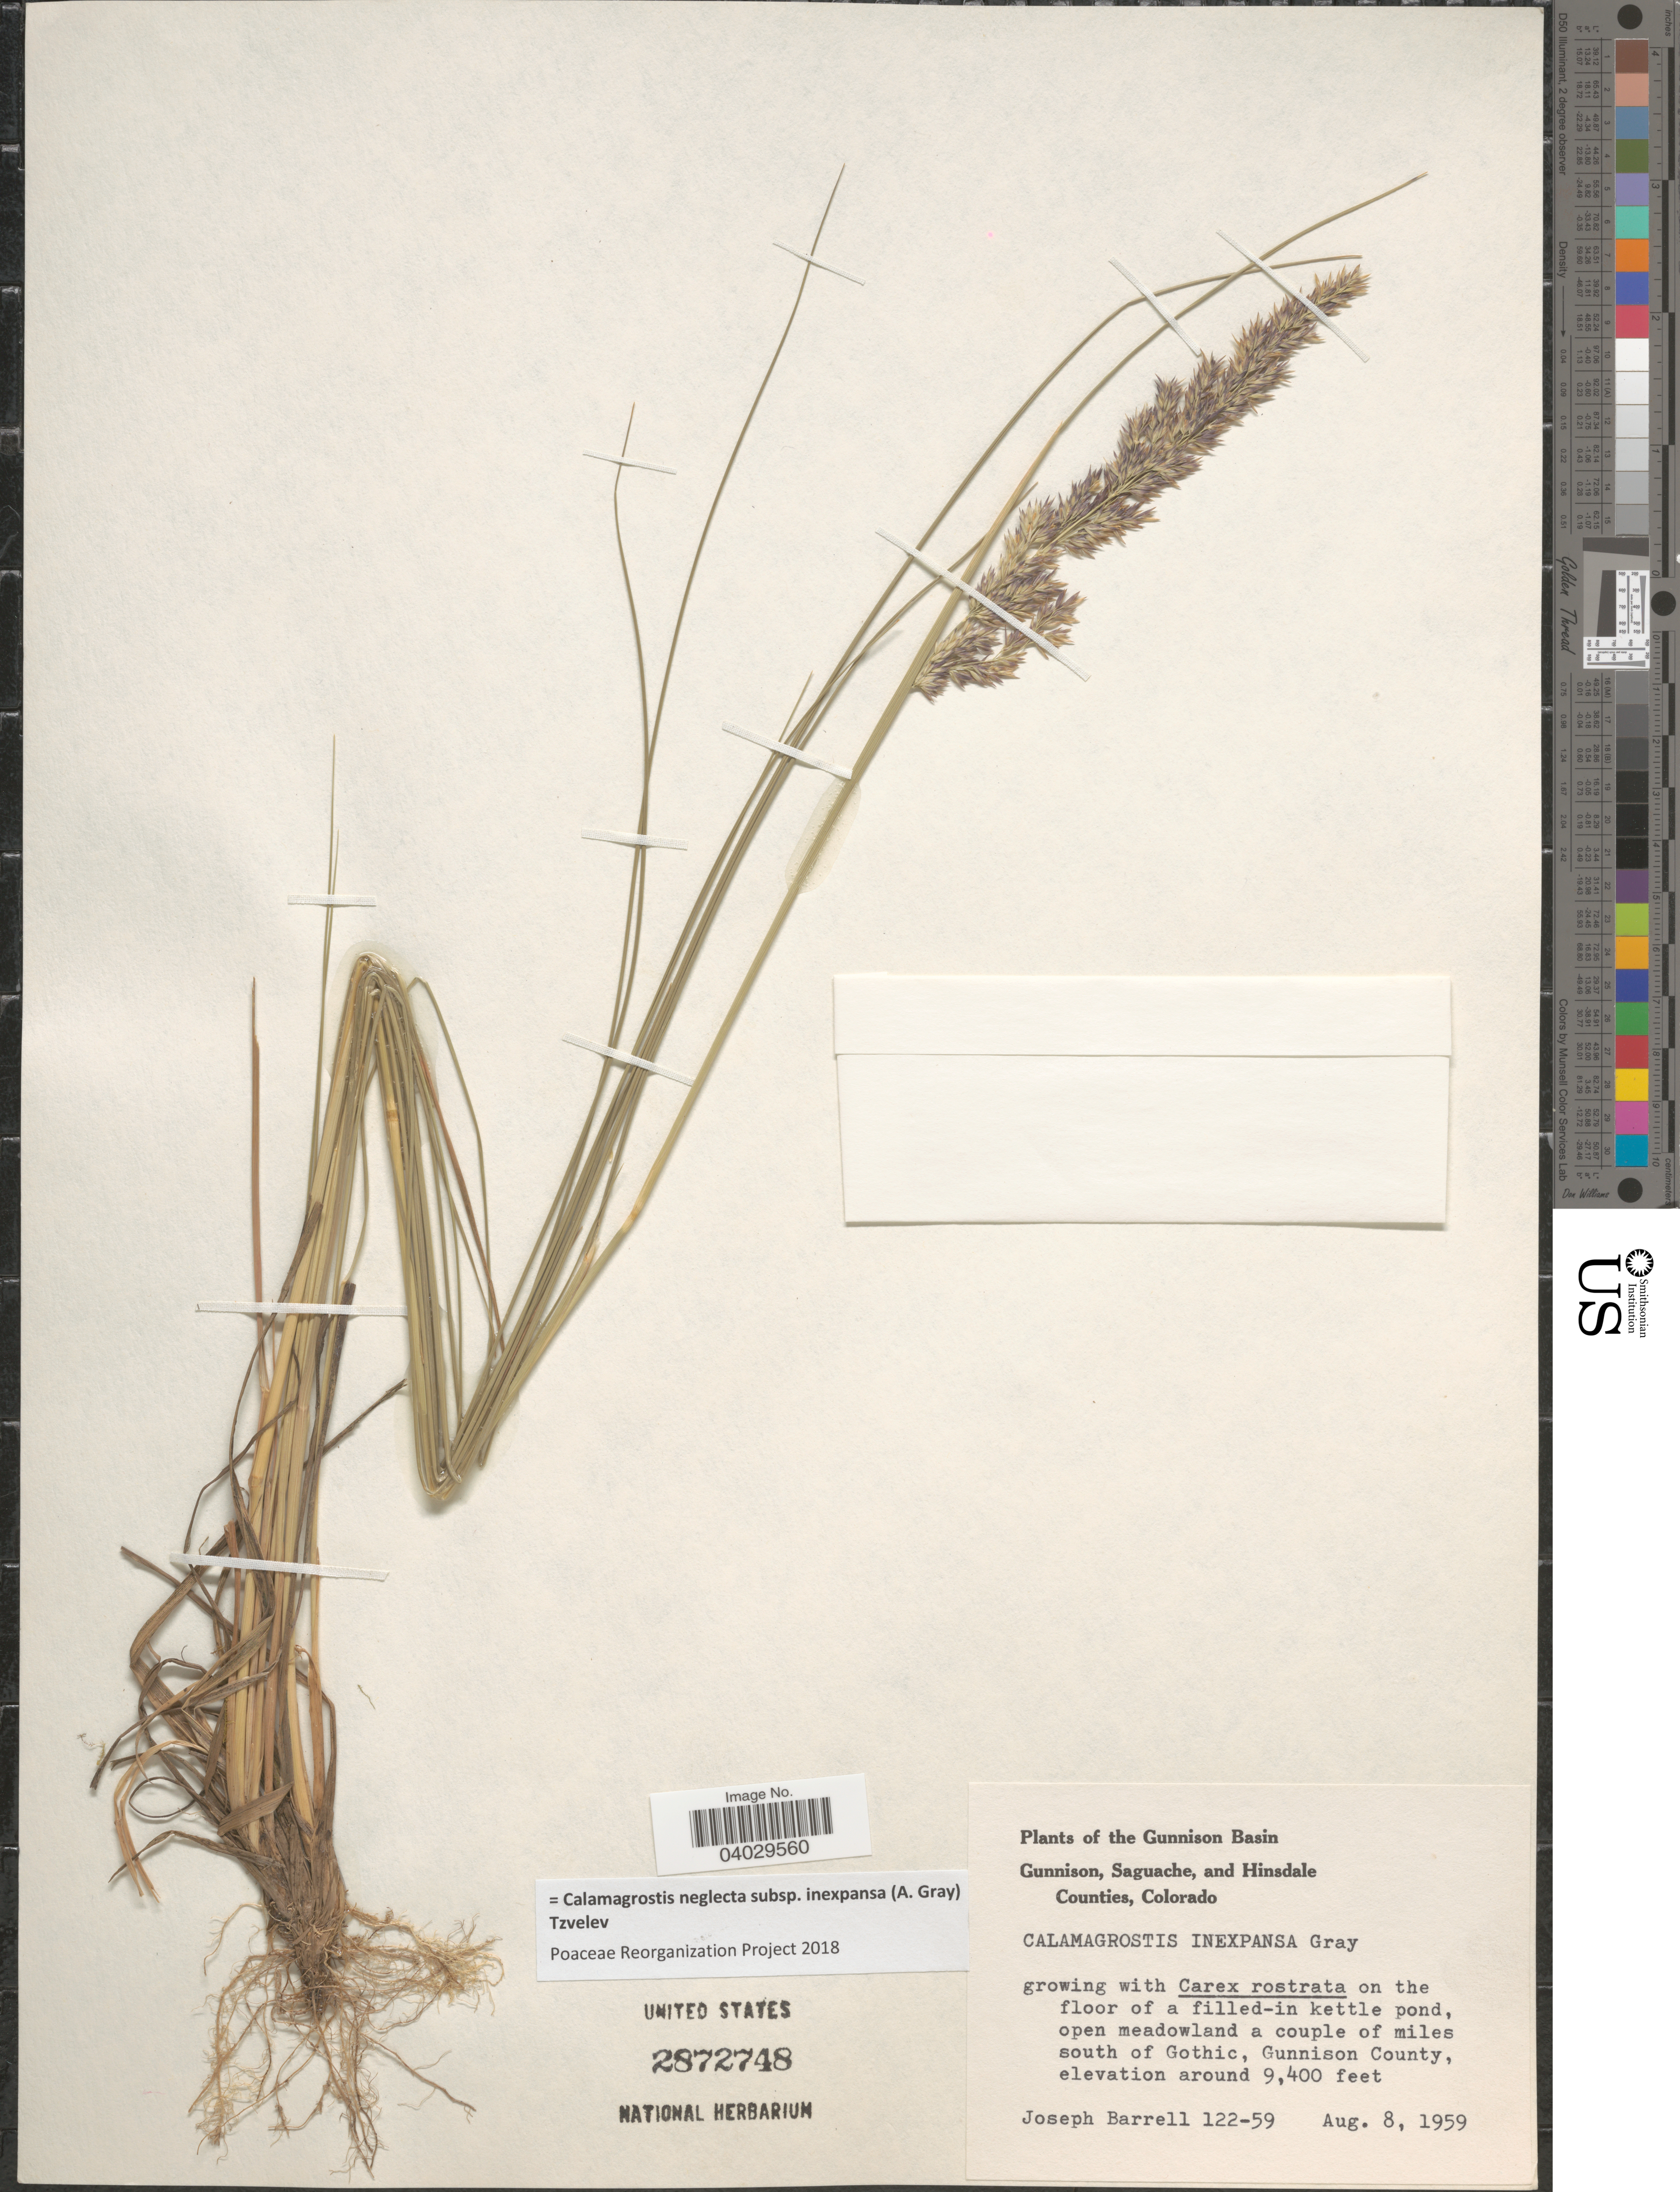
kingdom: Plantae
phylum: Tracheophyta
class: Liliopsida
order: Poales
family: Poaceae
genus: Calamagrostis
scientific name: Calamagrostis neglecta subsp. inexpansa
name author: (A. Gray) Tzvelev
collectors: J. Barrell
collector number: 122-59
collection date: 1959-08-08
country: United States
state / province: Colorado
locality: The Gunnison Basin. A couple of miles south of Gothic, Gunnison County.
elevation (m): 2865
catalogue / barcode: US 2872748